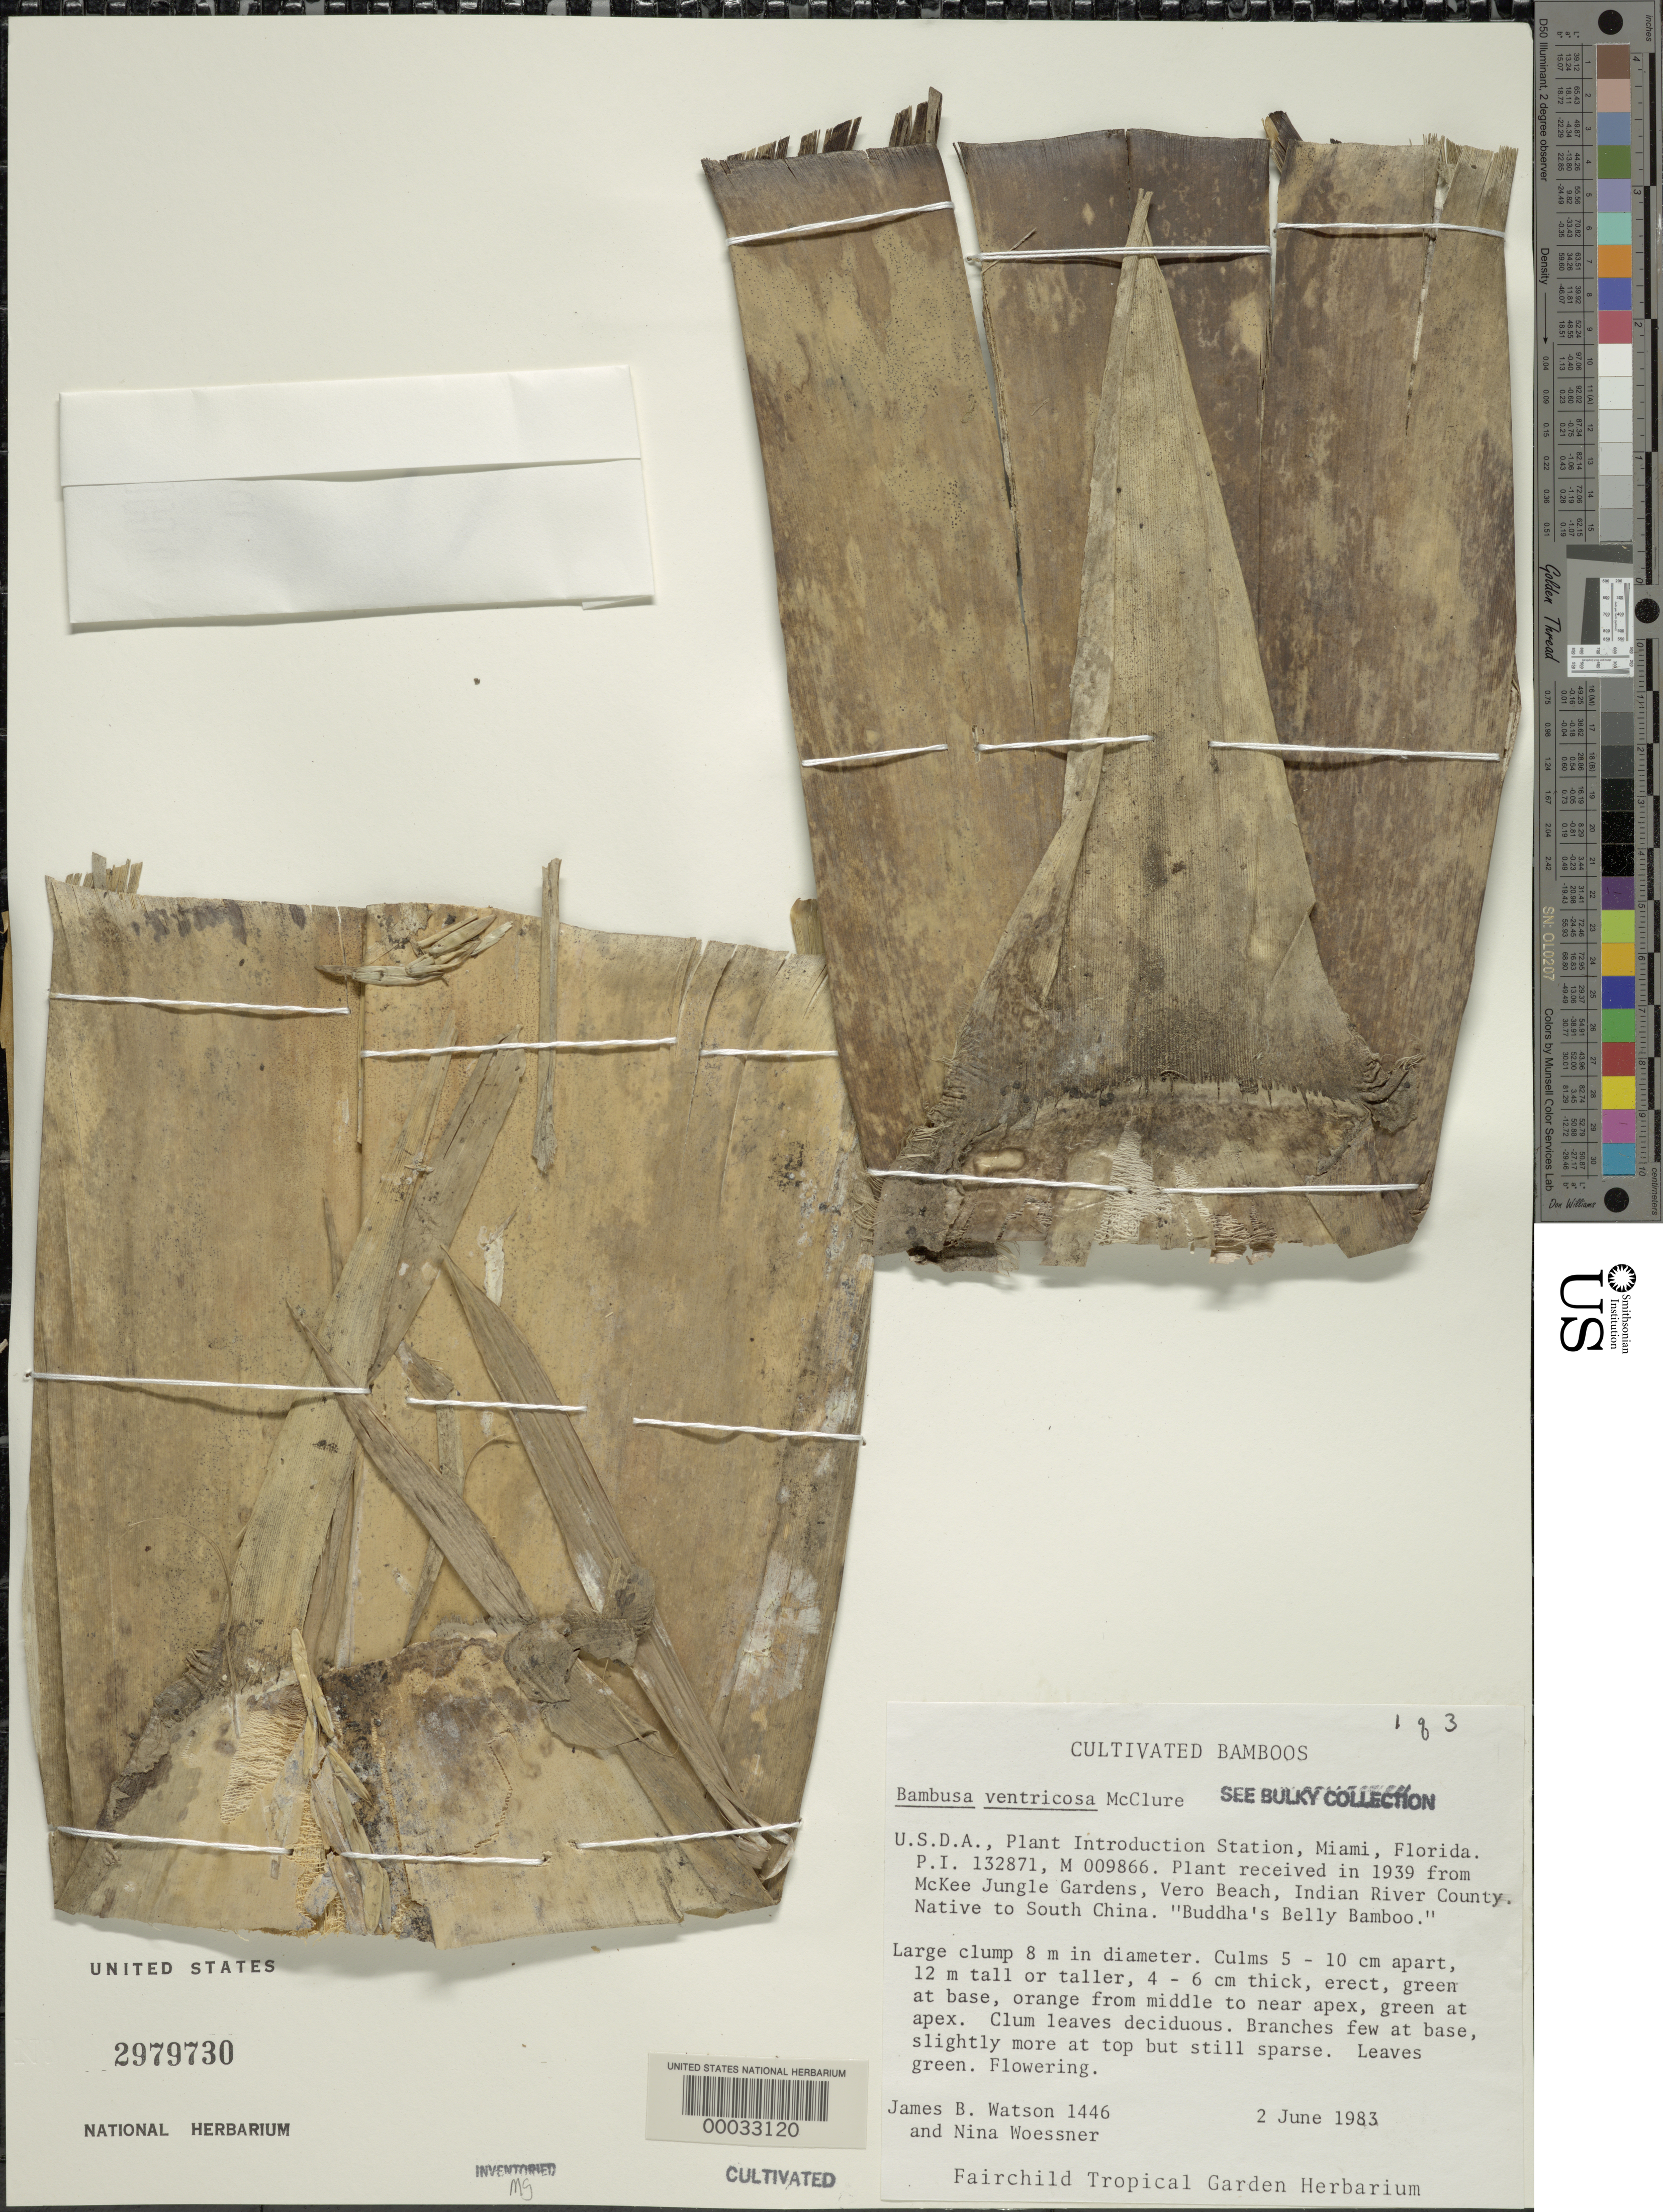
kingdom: Plantae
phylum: Tracheophyta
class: Liliopsida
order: Poales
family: Poaceae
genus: Bambusa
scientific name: Bambusa ventricosa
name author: McClure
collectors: J. B. Watson & N. Woessner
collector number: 1446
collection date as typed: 02 Jun 1983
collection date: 1983-06-02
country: United States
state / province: Florida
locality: U.s.d.a. plant introduction station-miami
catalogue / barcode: US 2979730